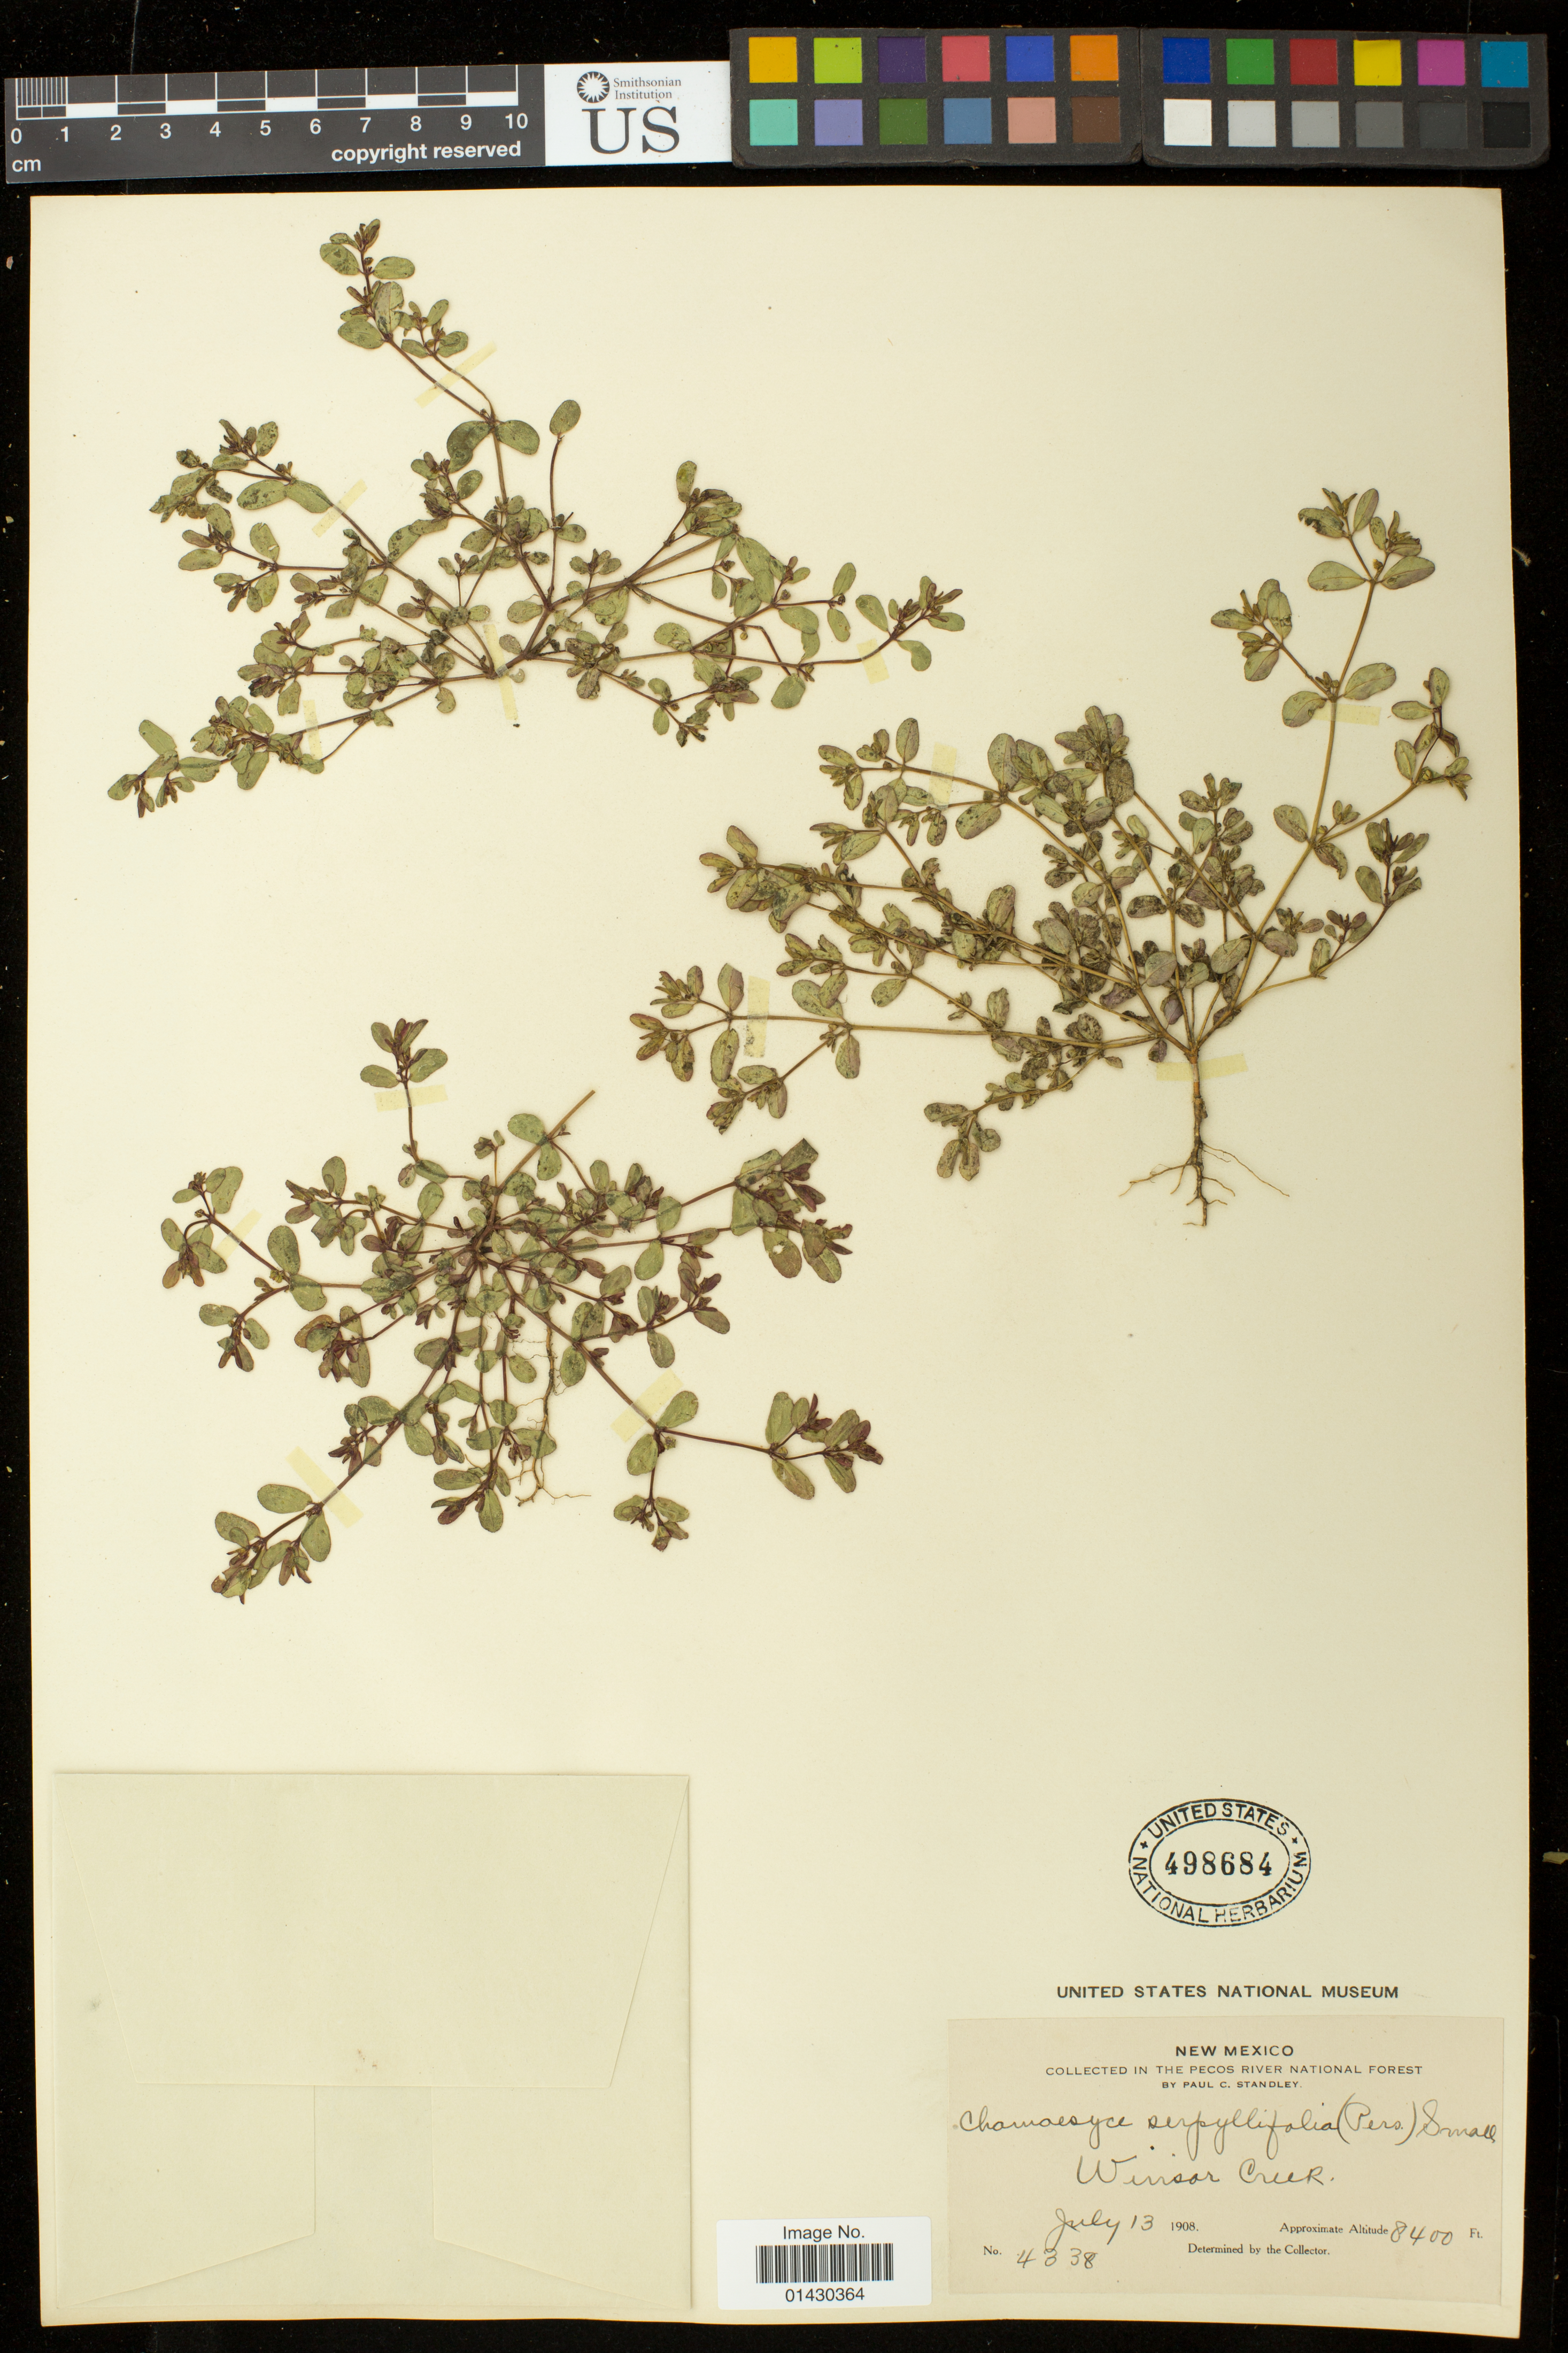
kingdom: Plantae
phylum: Tracheophyta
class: Magnoliopsida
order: Malpighiales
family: Euphorbiaceae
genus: Euphorbia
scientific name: Euphorbia serpillifolia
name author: Pers.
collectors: P. C. Standley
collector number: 4338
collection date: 1908-07-13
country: United States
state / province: New Mexico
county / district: San Miguel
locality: Pecos River National Forest; Winsor Creek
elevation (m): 2560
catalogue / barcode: US 498684